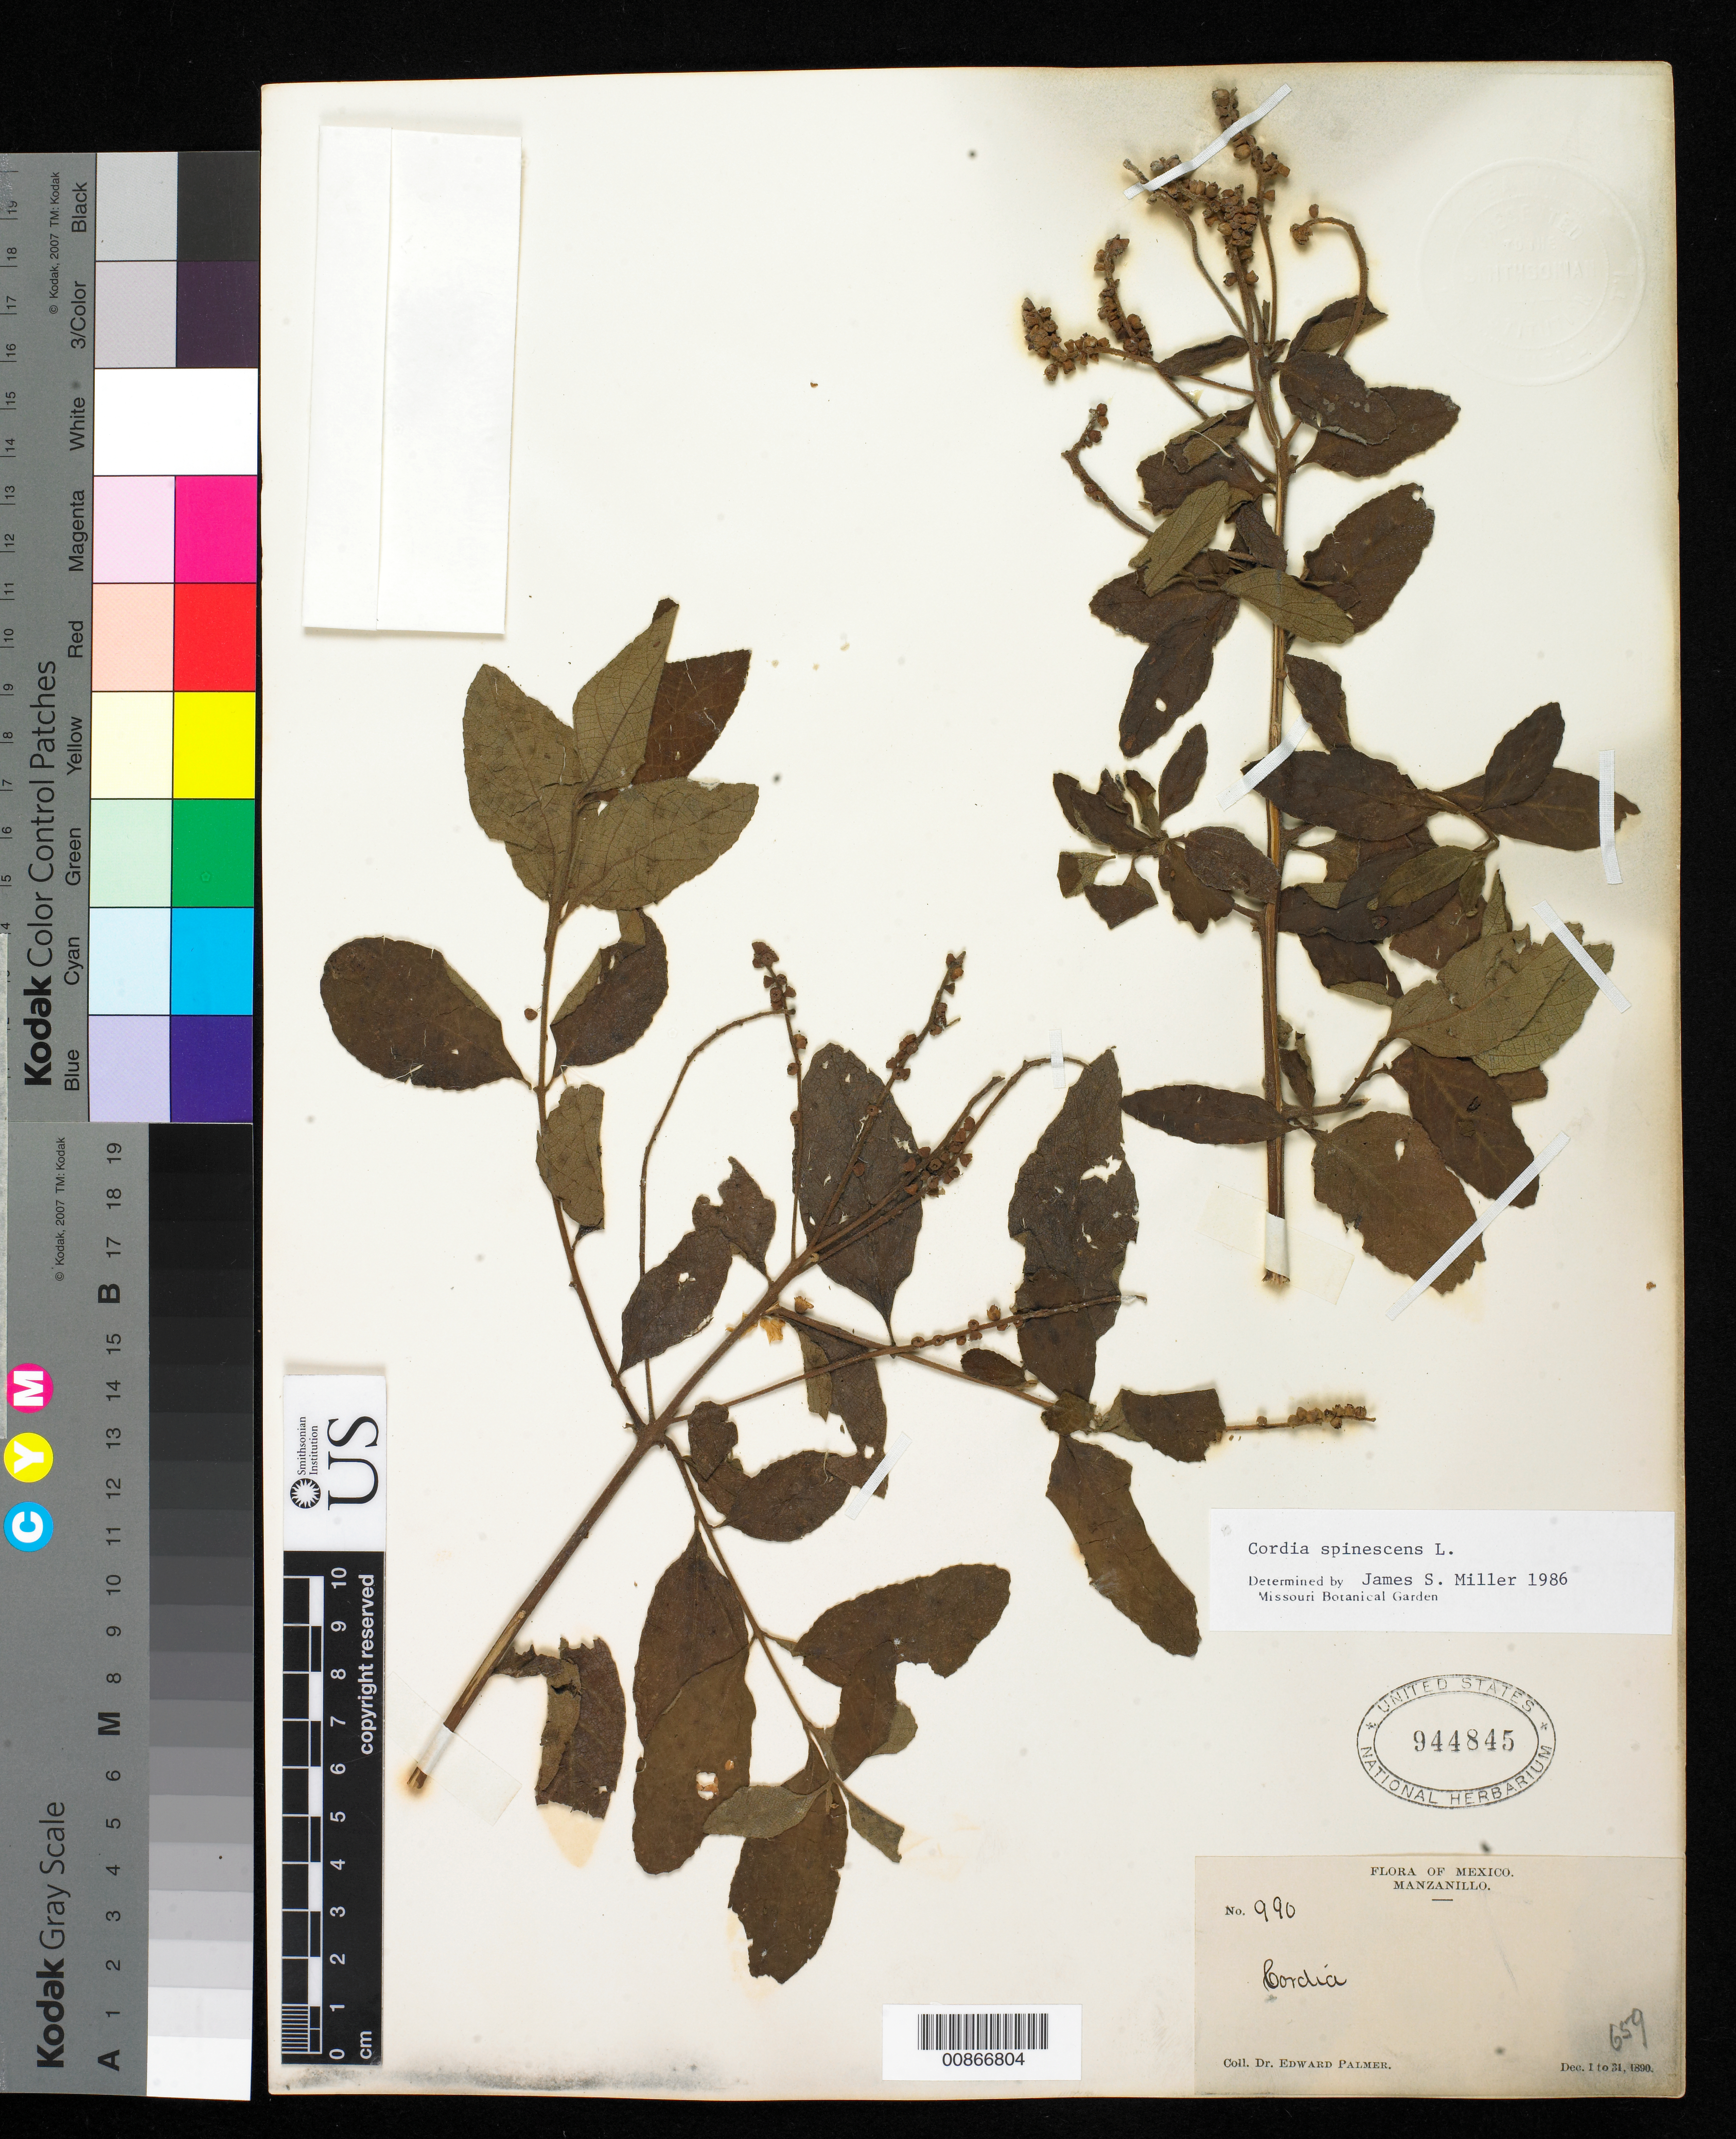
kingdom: Plantae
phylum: Tracheophyta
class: Magnoliopsida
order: Boraginales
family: Cordiaceae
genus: Cordia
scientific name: Cordia spinescens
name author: L.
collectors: E. Palmer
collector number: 990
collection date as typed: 01 Dec 1890 to 31 Dec 1890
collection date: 1890-12-01/1890-12-31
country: Mexico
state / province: Colima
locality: Manzanillo, Colima.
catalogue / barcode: US 944845